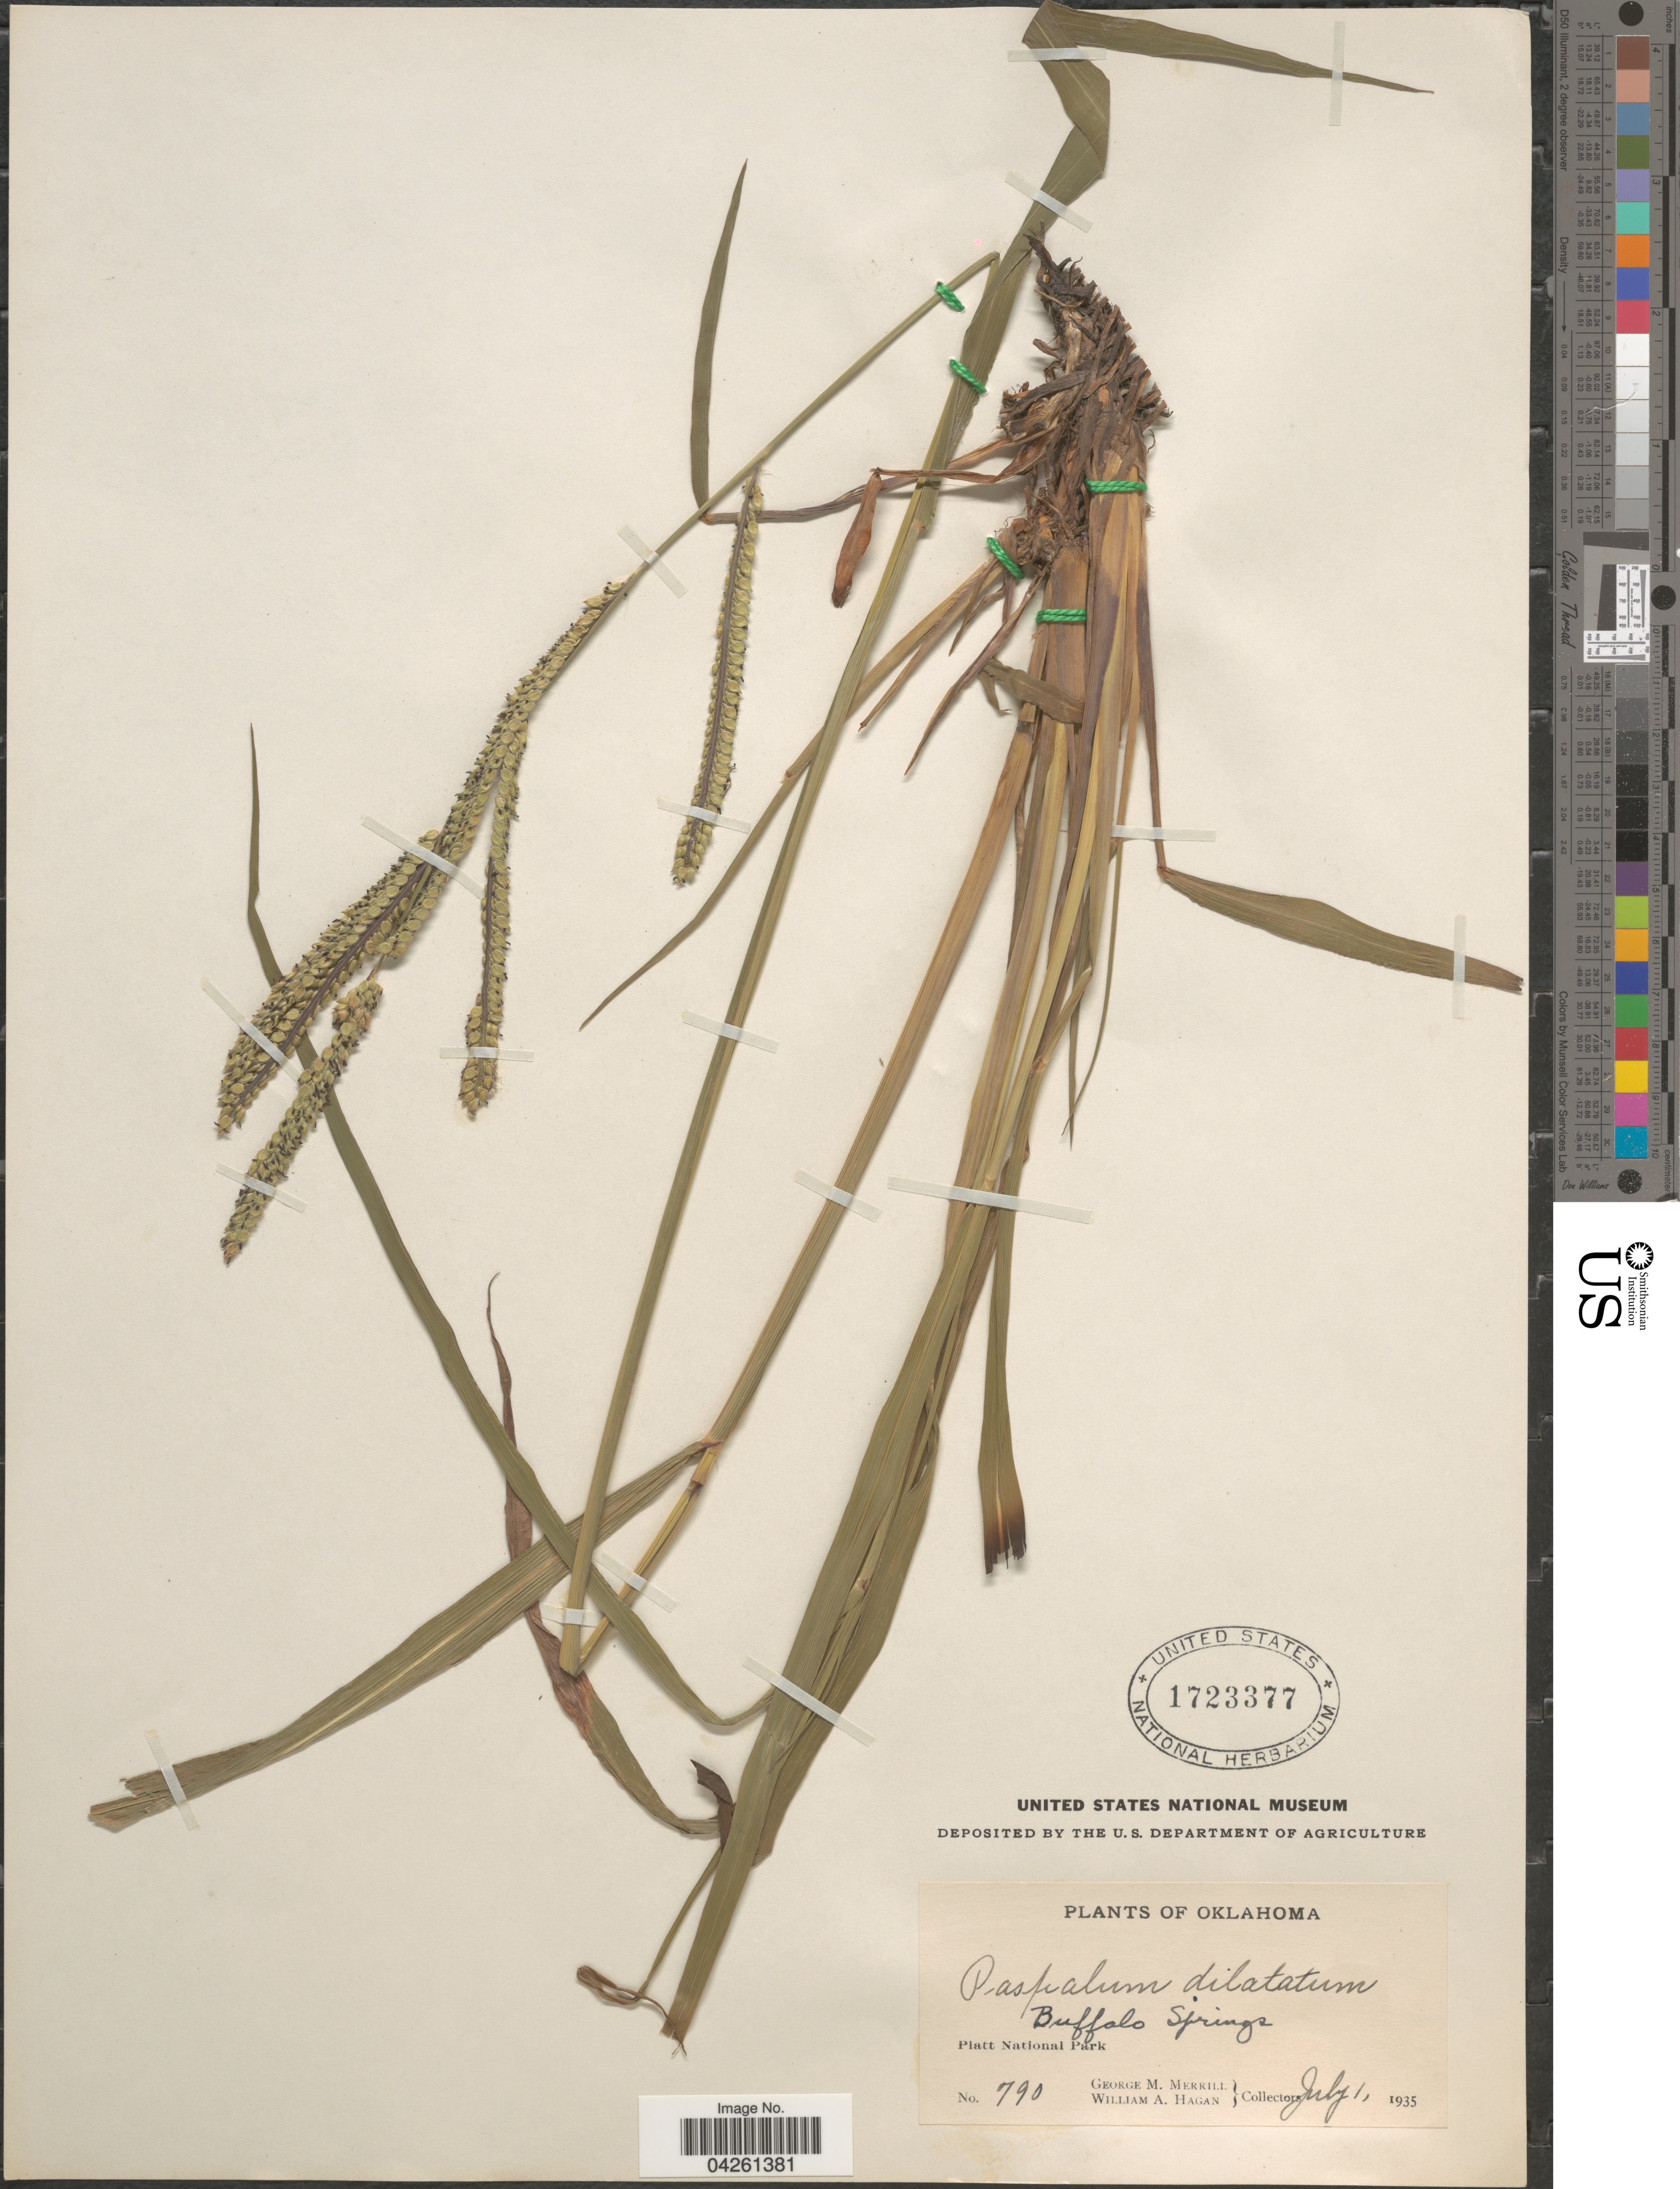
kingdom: Plantae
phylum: Tracheophyta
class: Liliopsida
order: Poales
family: Poaceae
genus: Paspalum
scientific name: Paspalum dilatatum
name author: Poir.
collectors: G. M. Merrill & W. Hagan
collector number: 790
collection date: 1935-07-01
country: United States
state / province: Oklahoma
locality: Buffalo Springs. Platt National Park.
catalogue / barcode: US 1723377